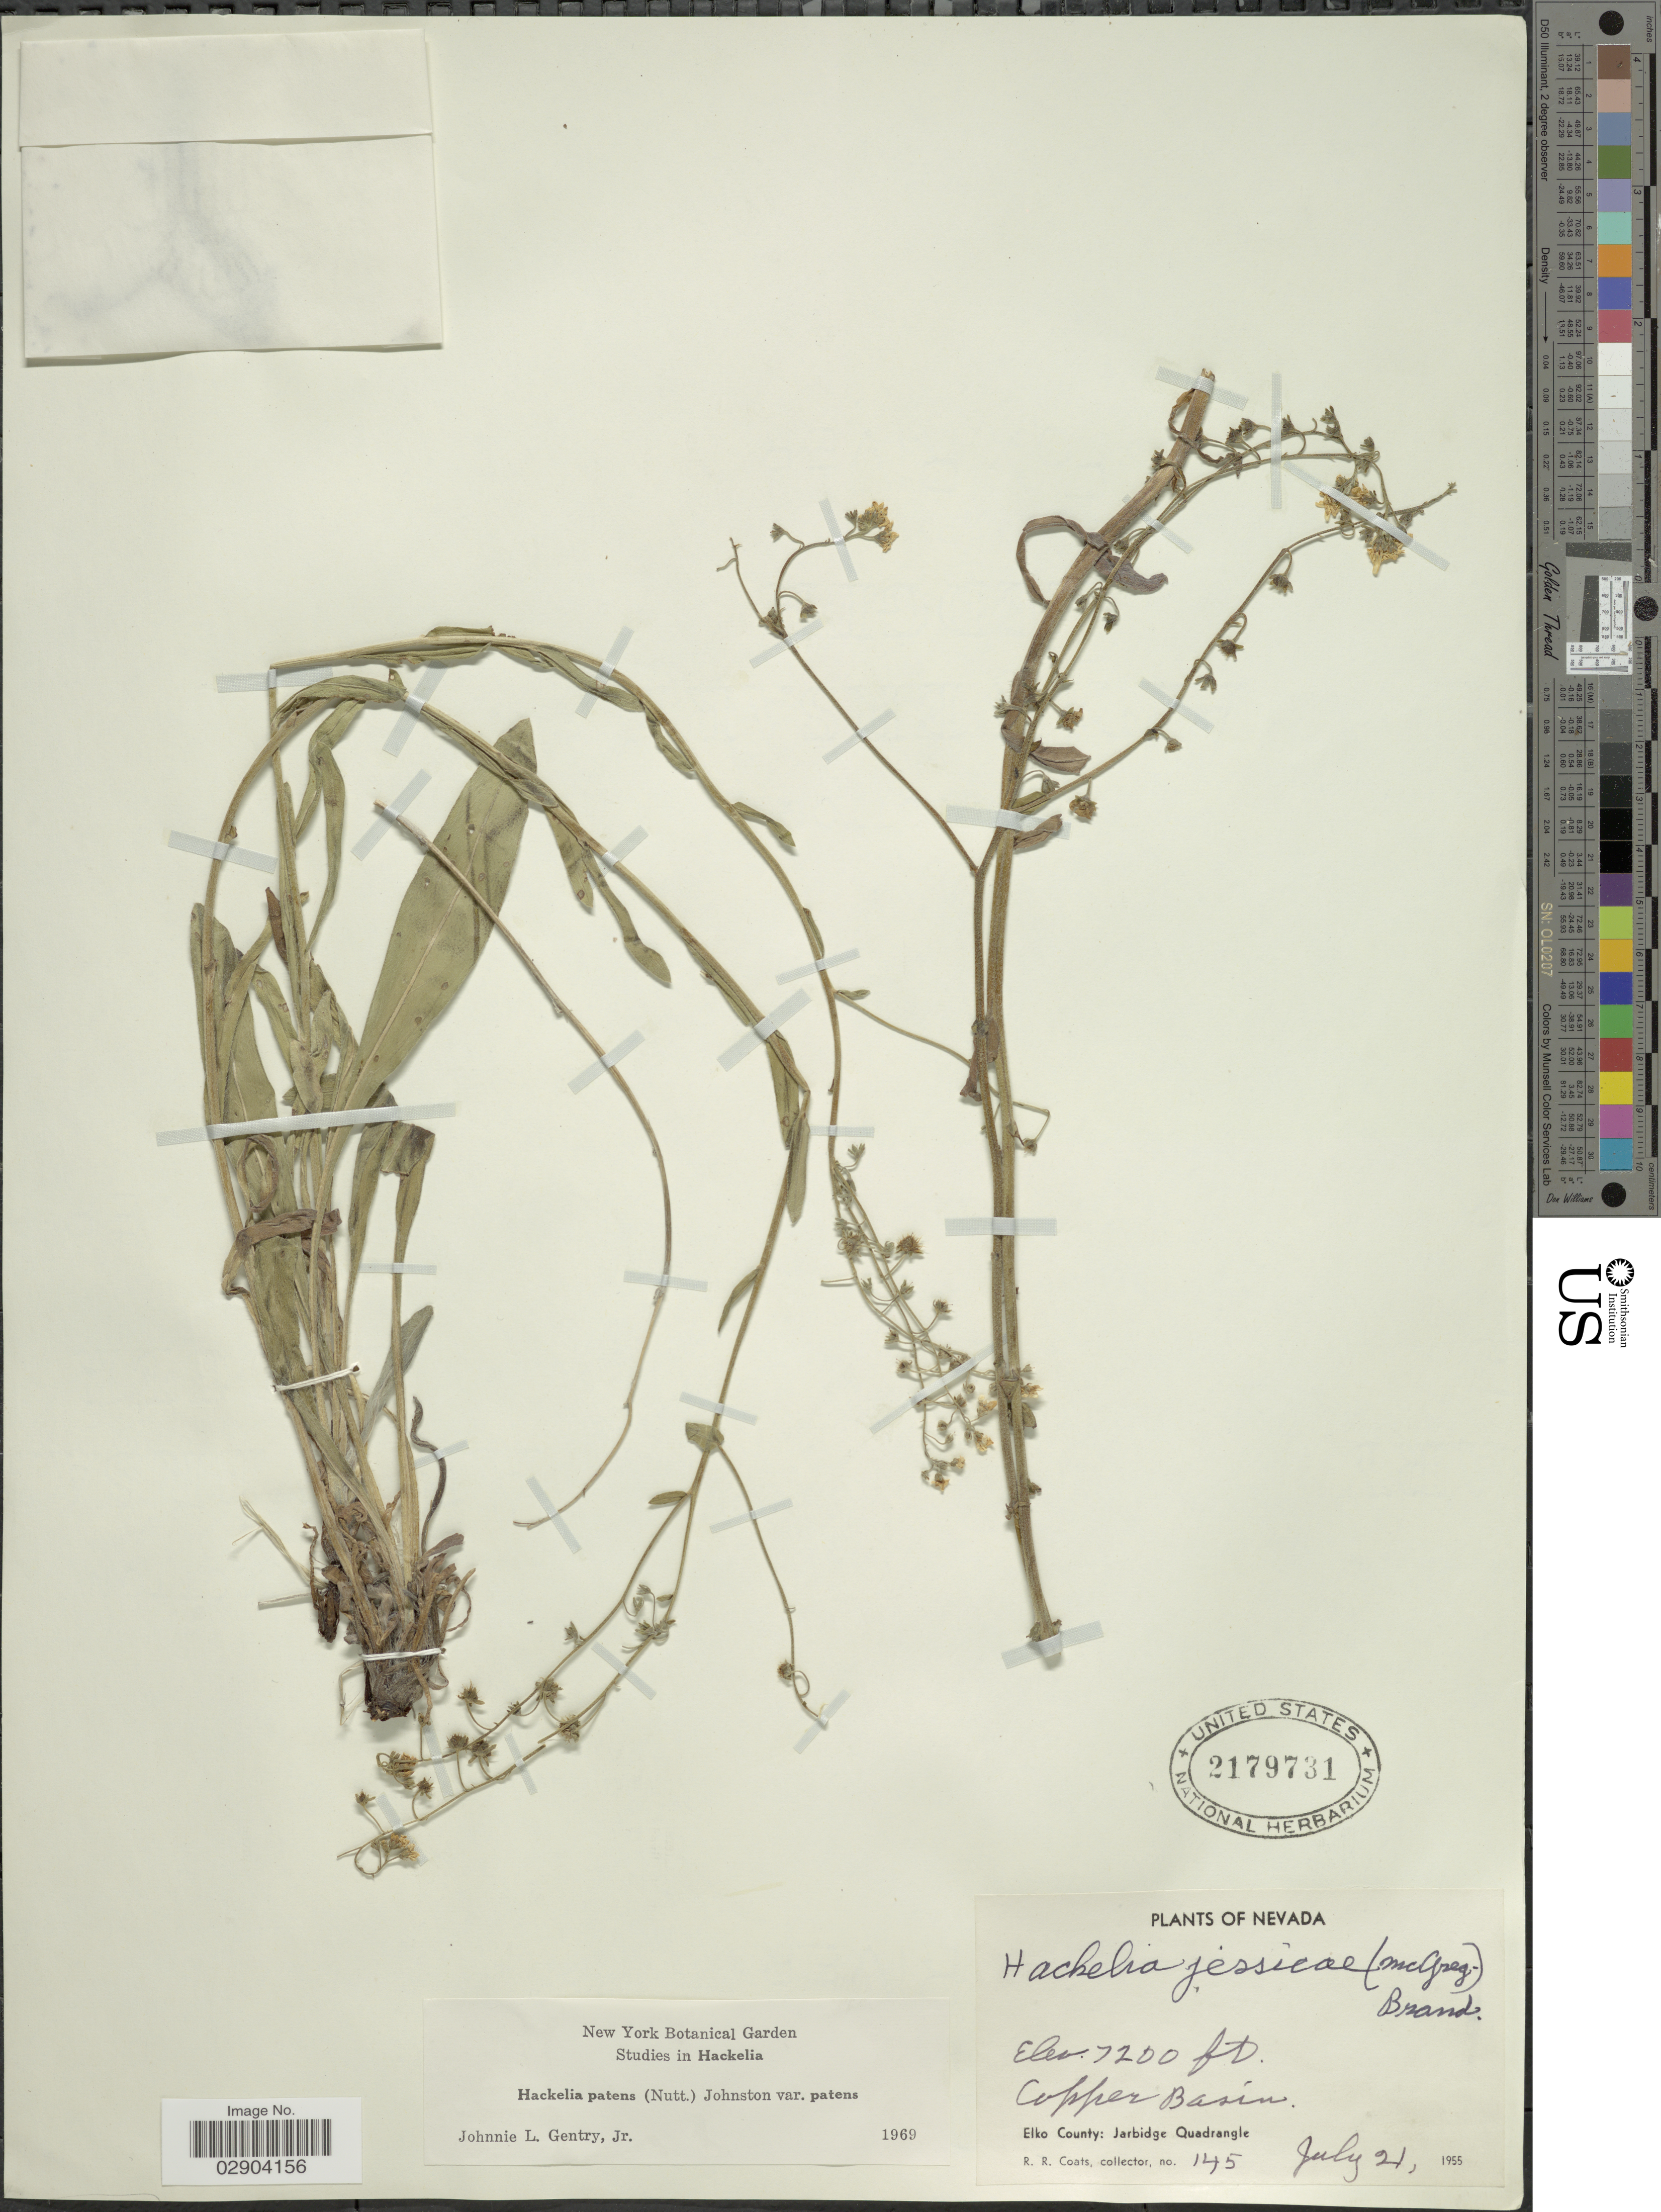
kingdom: Plantae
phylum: Tracheophyta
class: Magnoliopsida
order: Boraginales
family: Boraginaceae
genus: Hackelia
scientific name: Hackelia patens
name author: I.M. Johnst.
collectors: R. Coats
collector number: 145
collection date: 1955-07-21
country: United States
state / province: Nevada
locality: Copper Basin. Elko County: Jarbidge Quadrangle.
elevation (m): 2195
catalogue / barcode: US 2179731